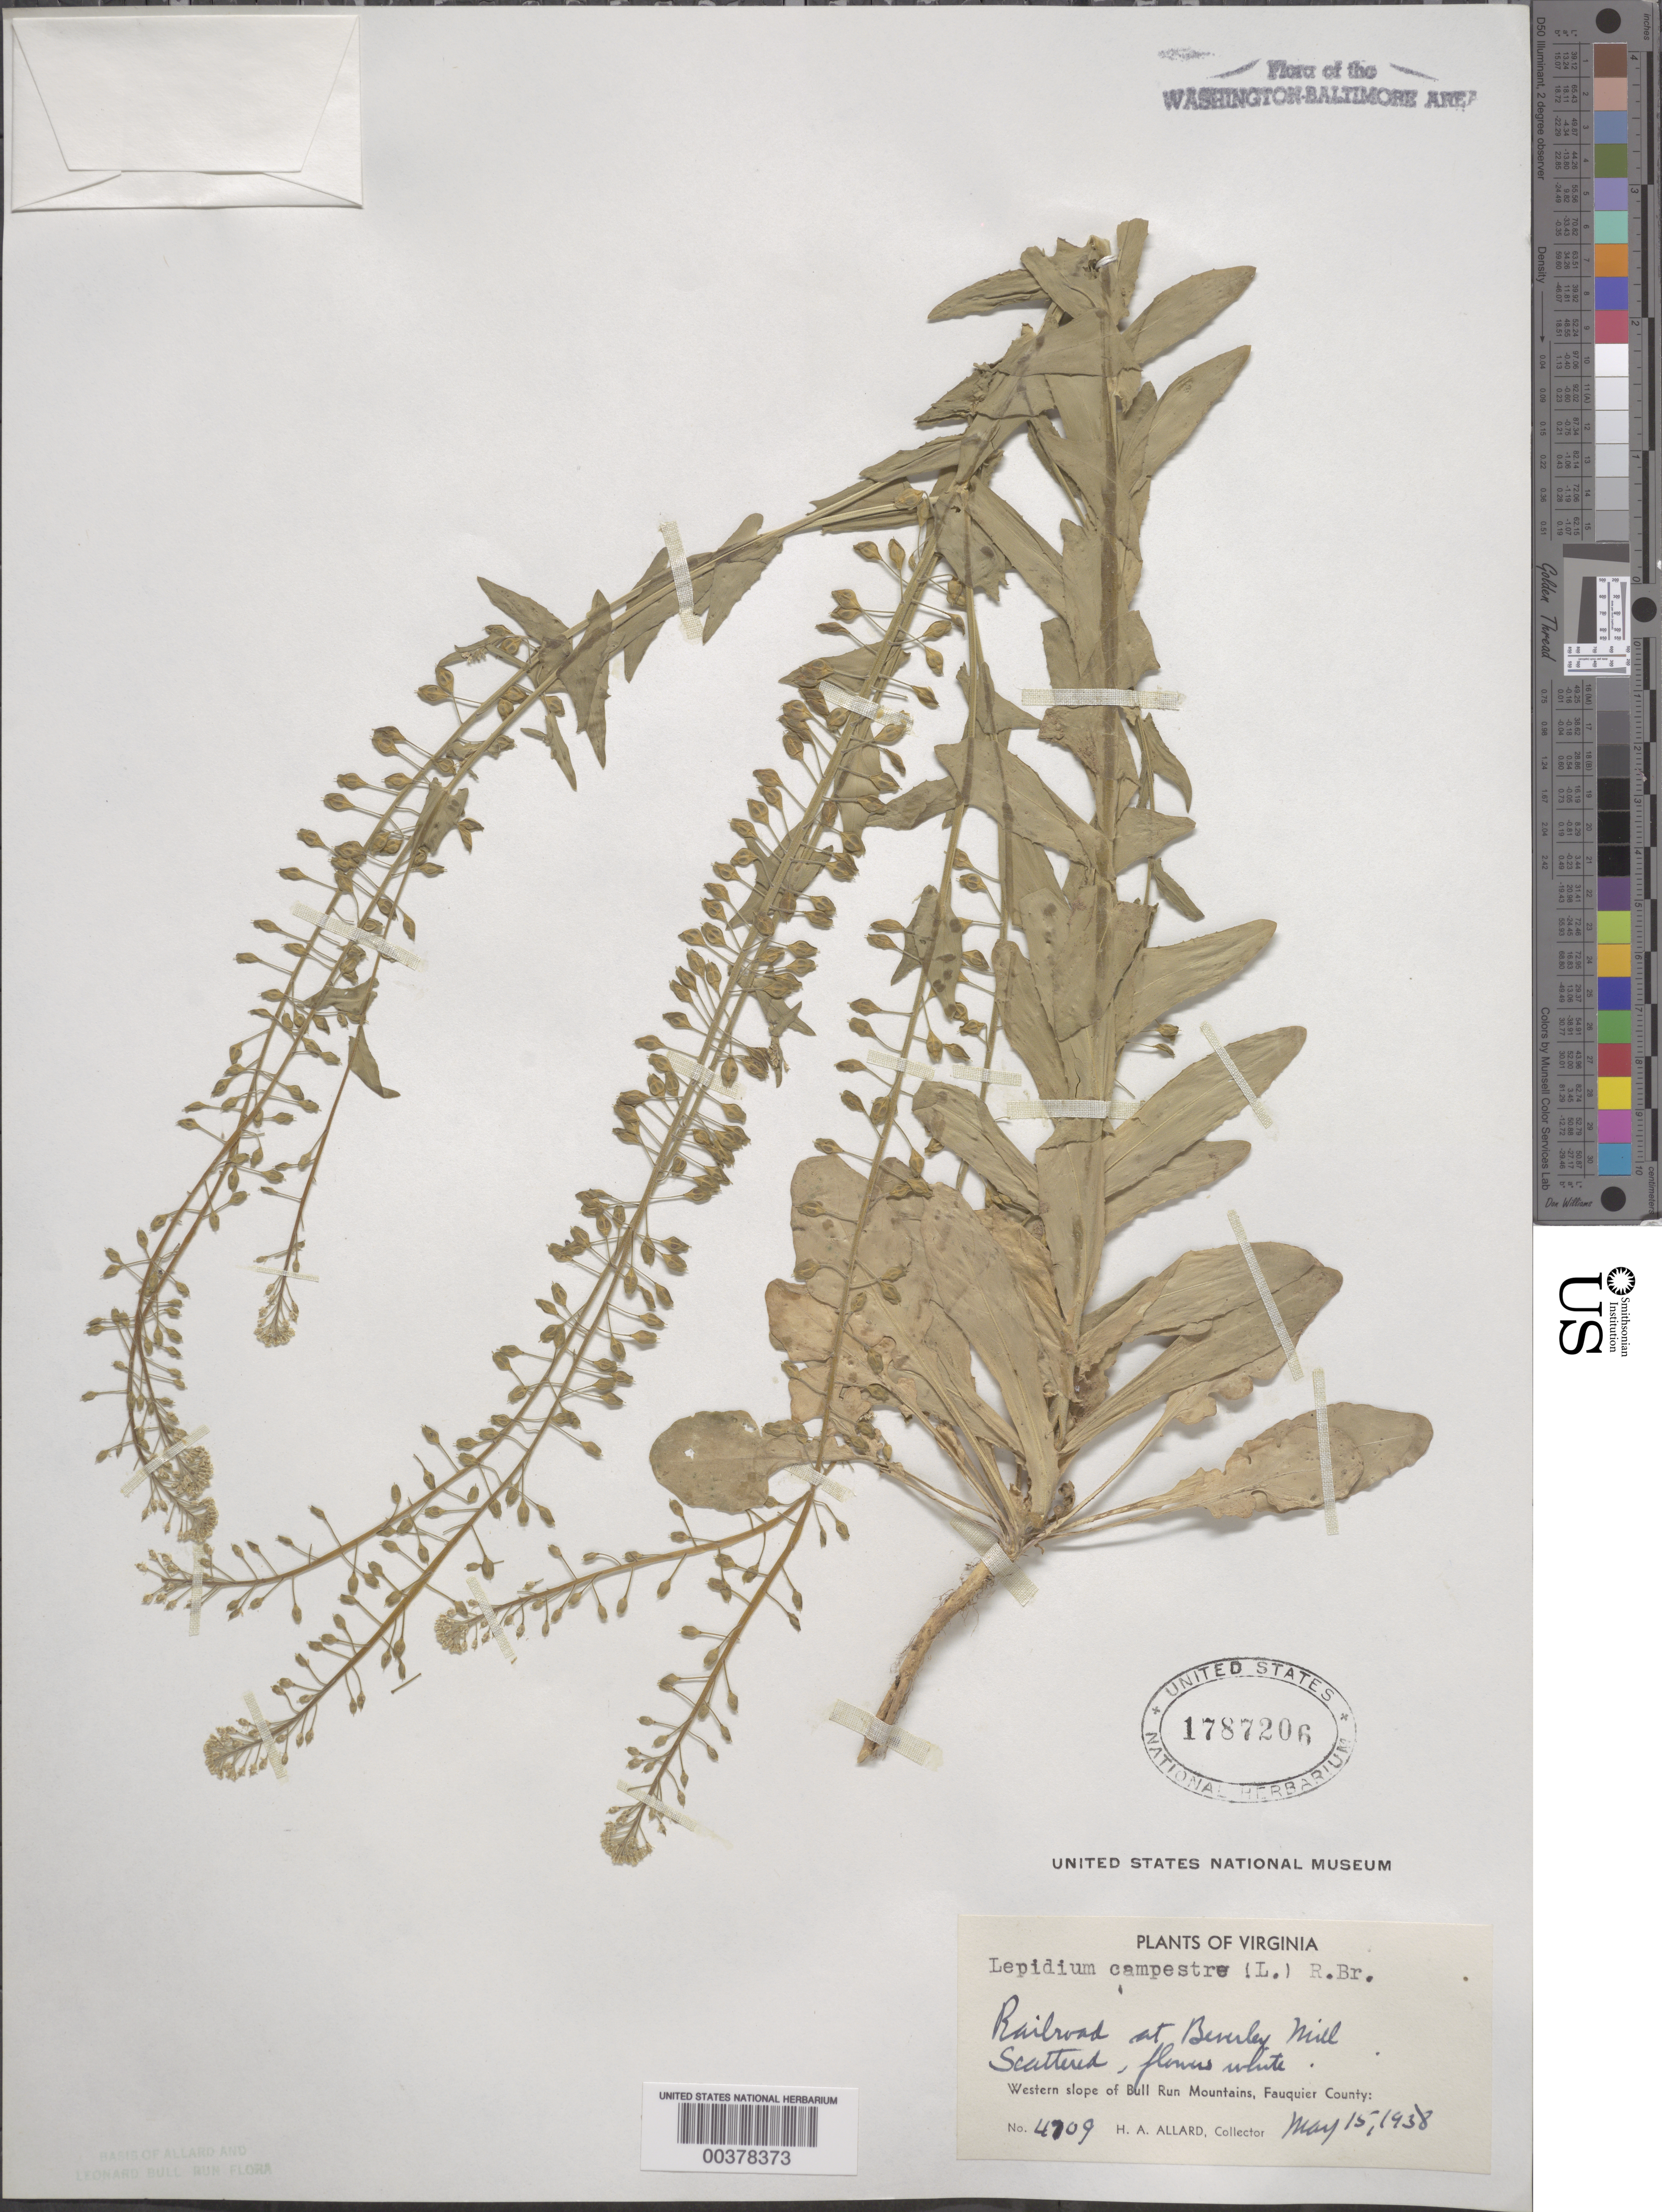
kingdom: Plantae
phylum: Tracheophyta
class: Magnoliopsida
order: Brassicales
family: Brassicaceae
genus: Lepidium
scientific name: Lepidium campestre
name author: (L.) W.T. Aiton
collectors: H. A. Allard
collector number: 4709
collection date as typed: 15 May 1938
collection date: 1938-05-15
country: United States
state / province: Virginia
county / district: Fauquier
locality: Beverley Mill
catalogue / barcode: US 1787206